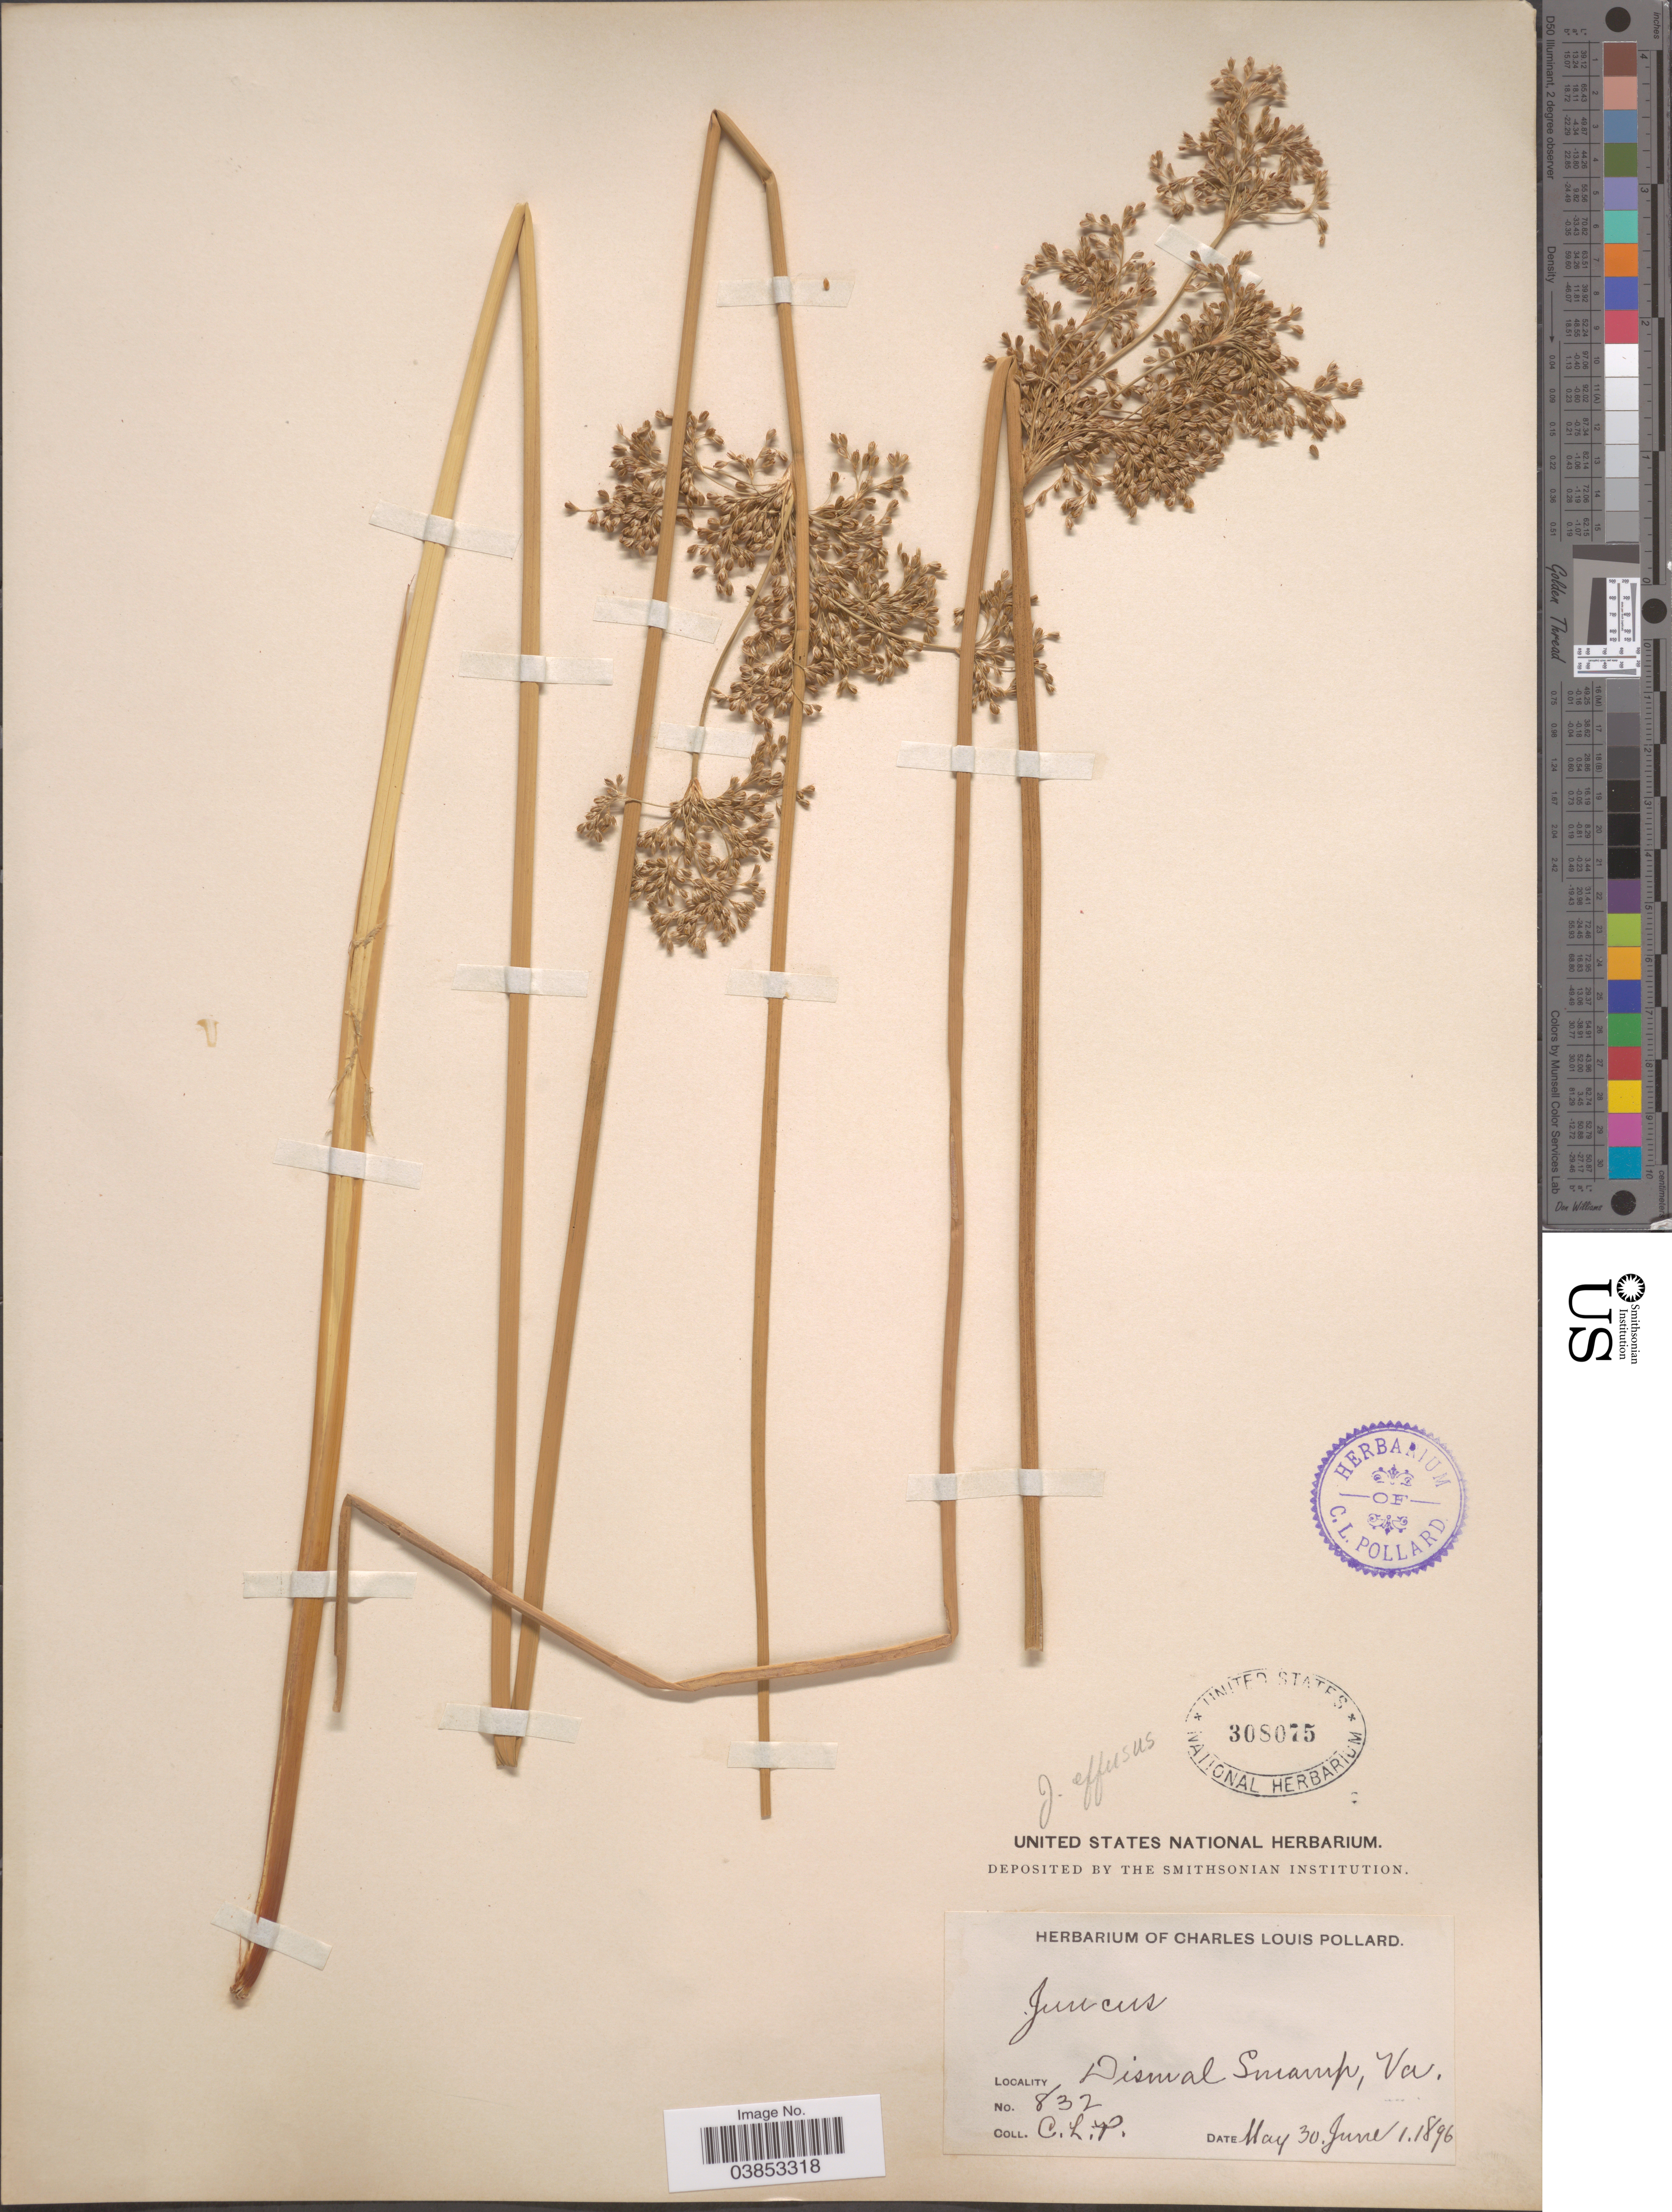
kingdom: Plantae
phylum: Tracheophyta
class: Liliopsida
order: Poales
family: Juncaceae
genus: Juncus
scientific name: Juncus effusus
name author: L.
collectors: C. L. Pollard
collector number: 832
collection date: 1896-05-30/1896-06-01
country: United States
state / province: Virginia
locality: Dismal Swamp.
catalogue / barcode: US 308075